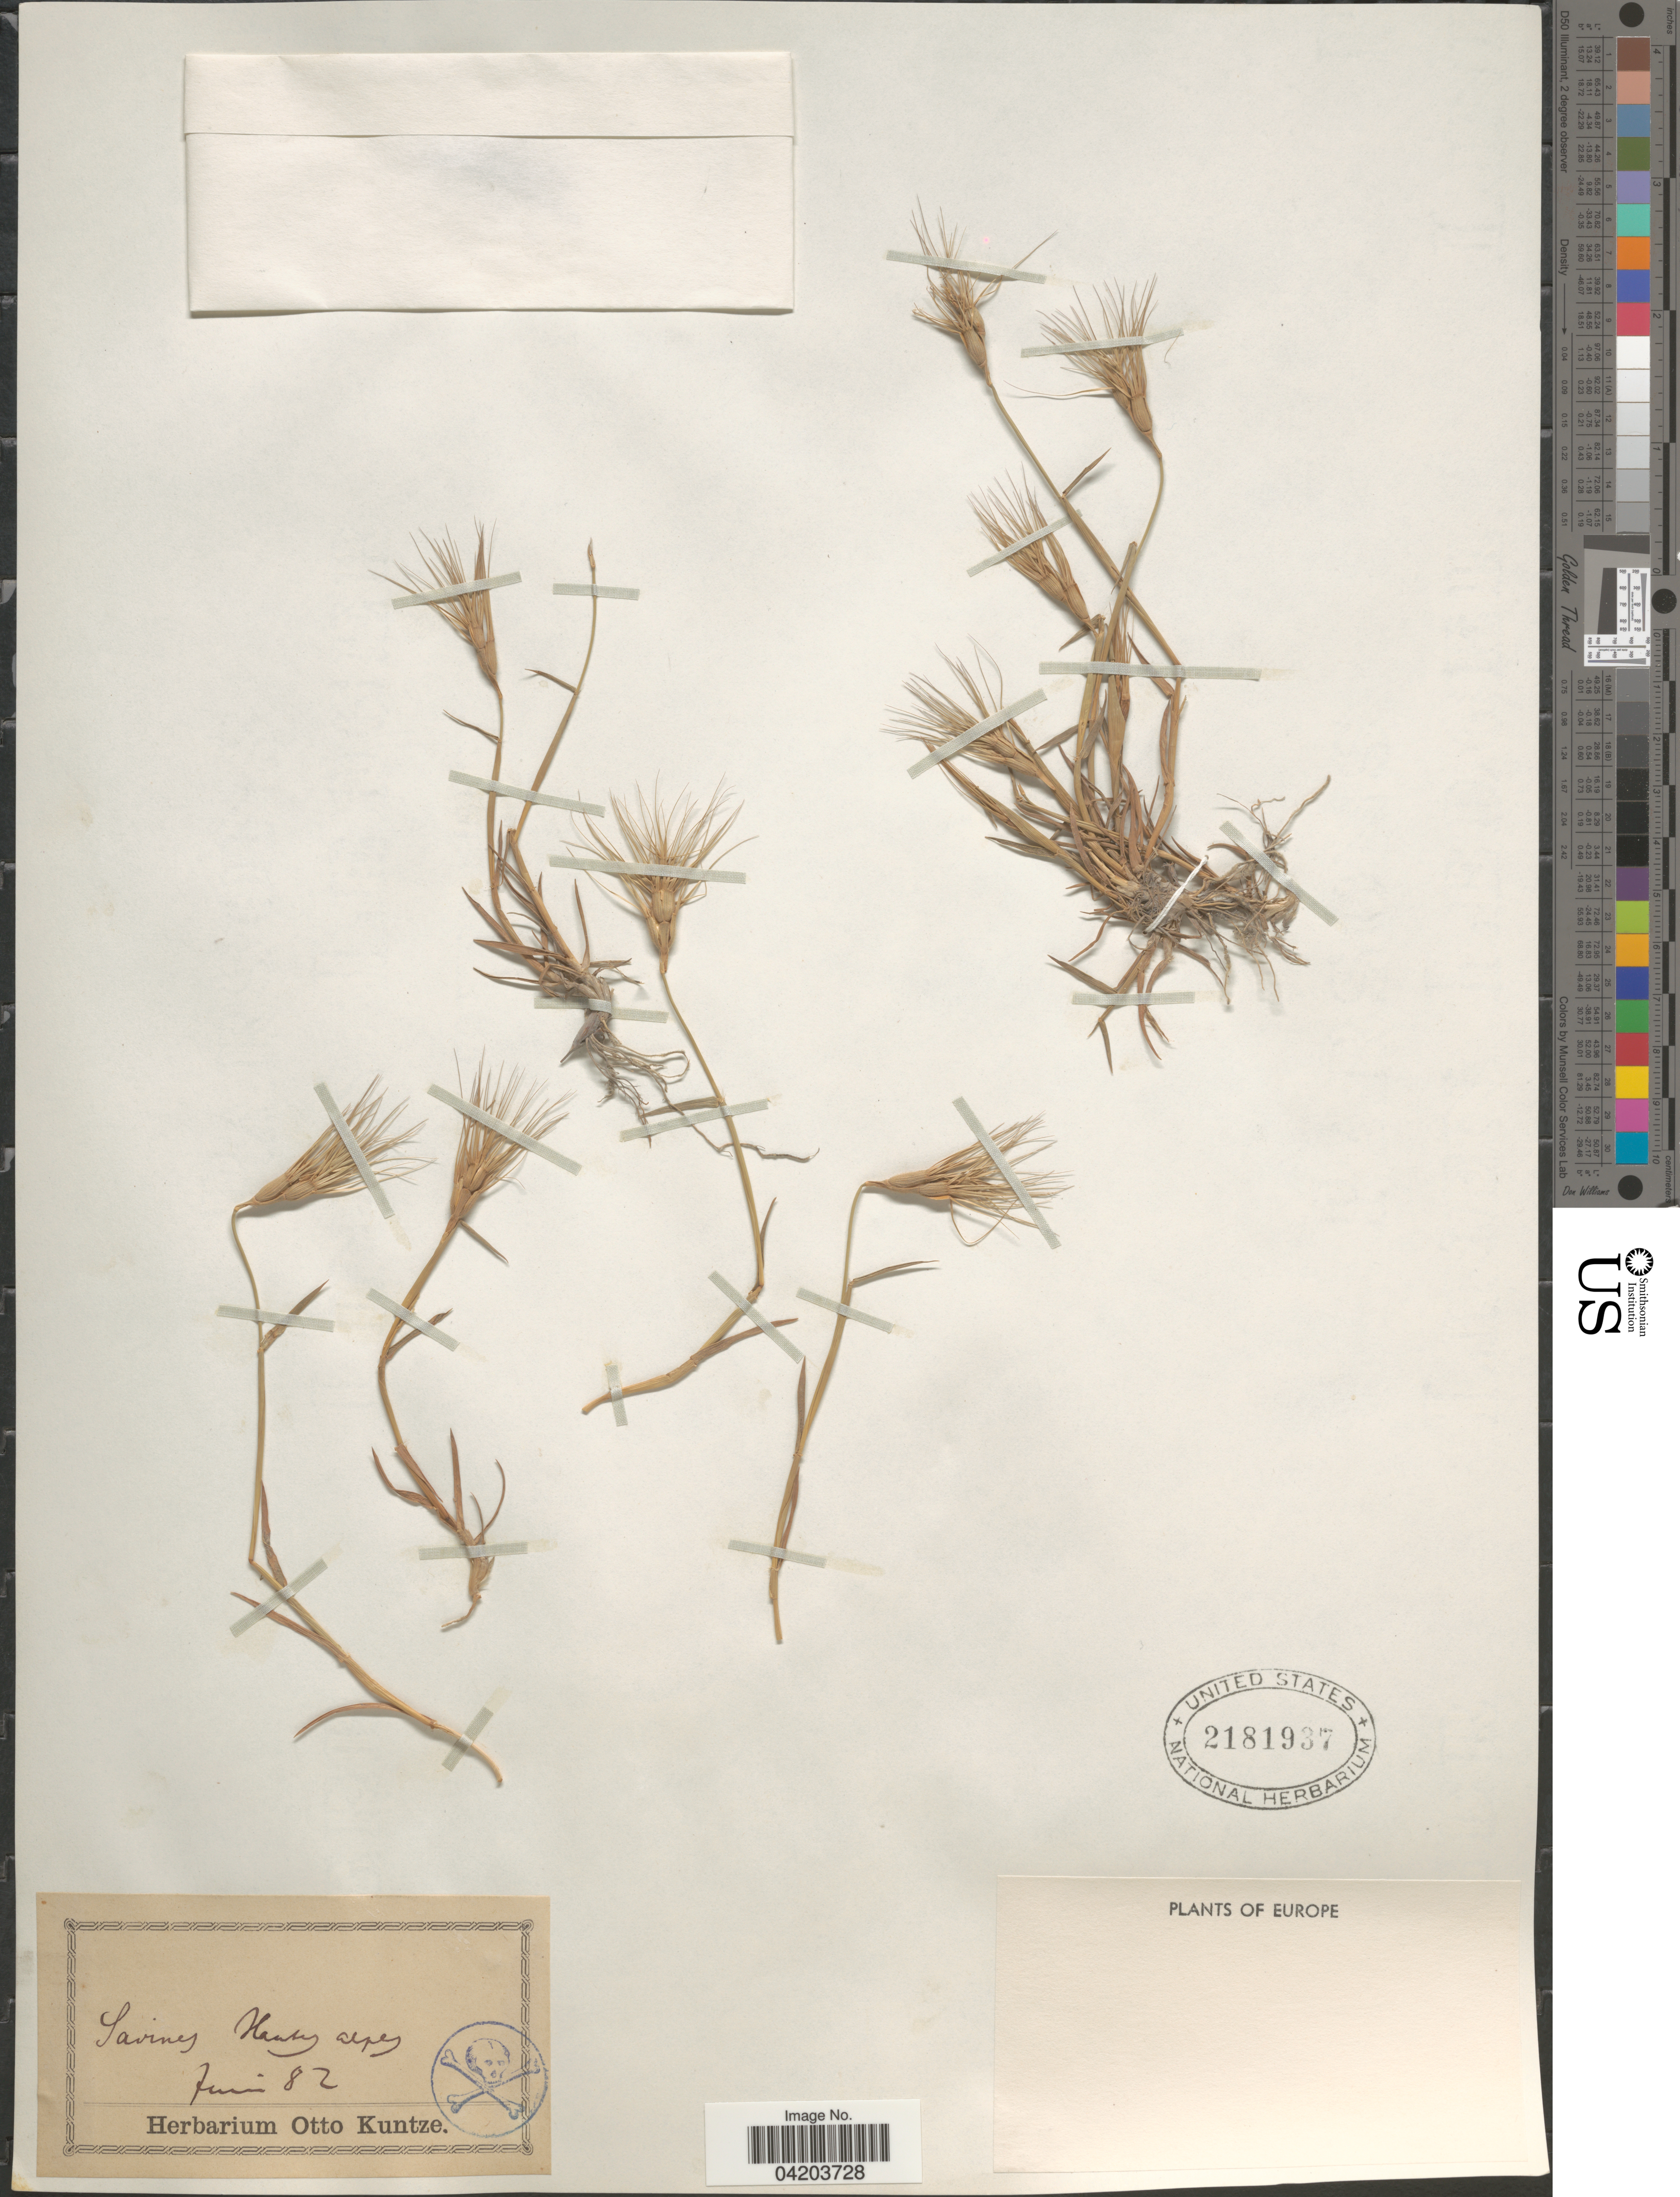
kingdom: Plantae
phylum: Tracheophyta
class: Liliopsida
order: Poales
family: Poaceae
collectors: ex herb. Otto Kuntze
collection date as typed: Transcribed d/m/y: /6/82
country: France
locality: Europe. Savines Hautes alpes.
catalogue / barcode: US 2181937